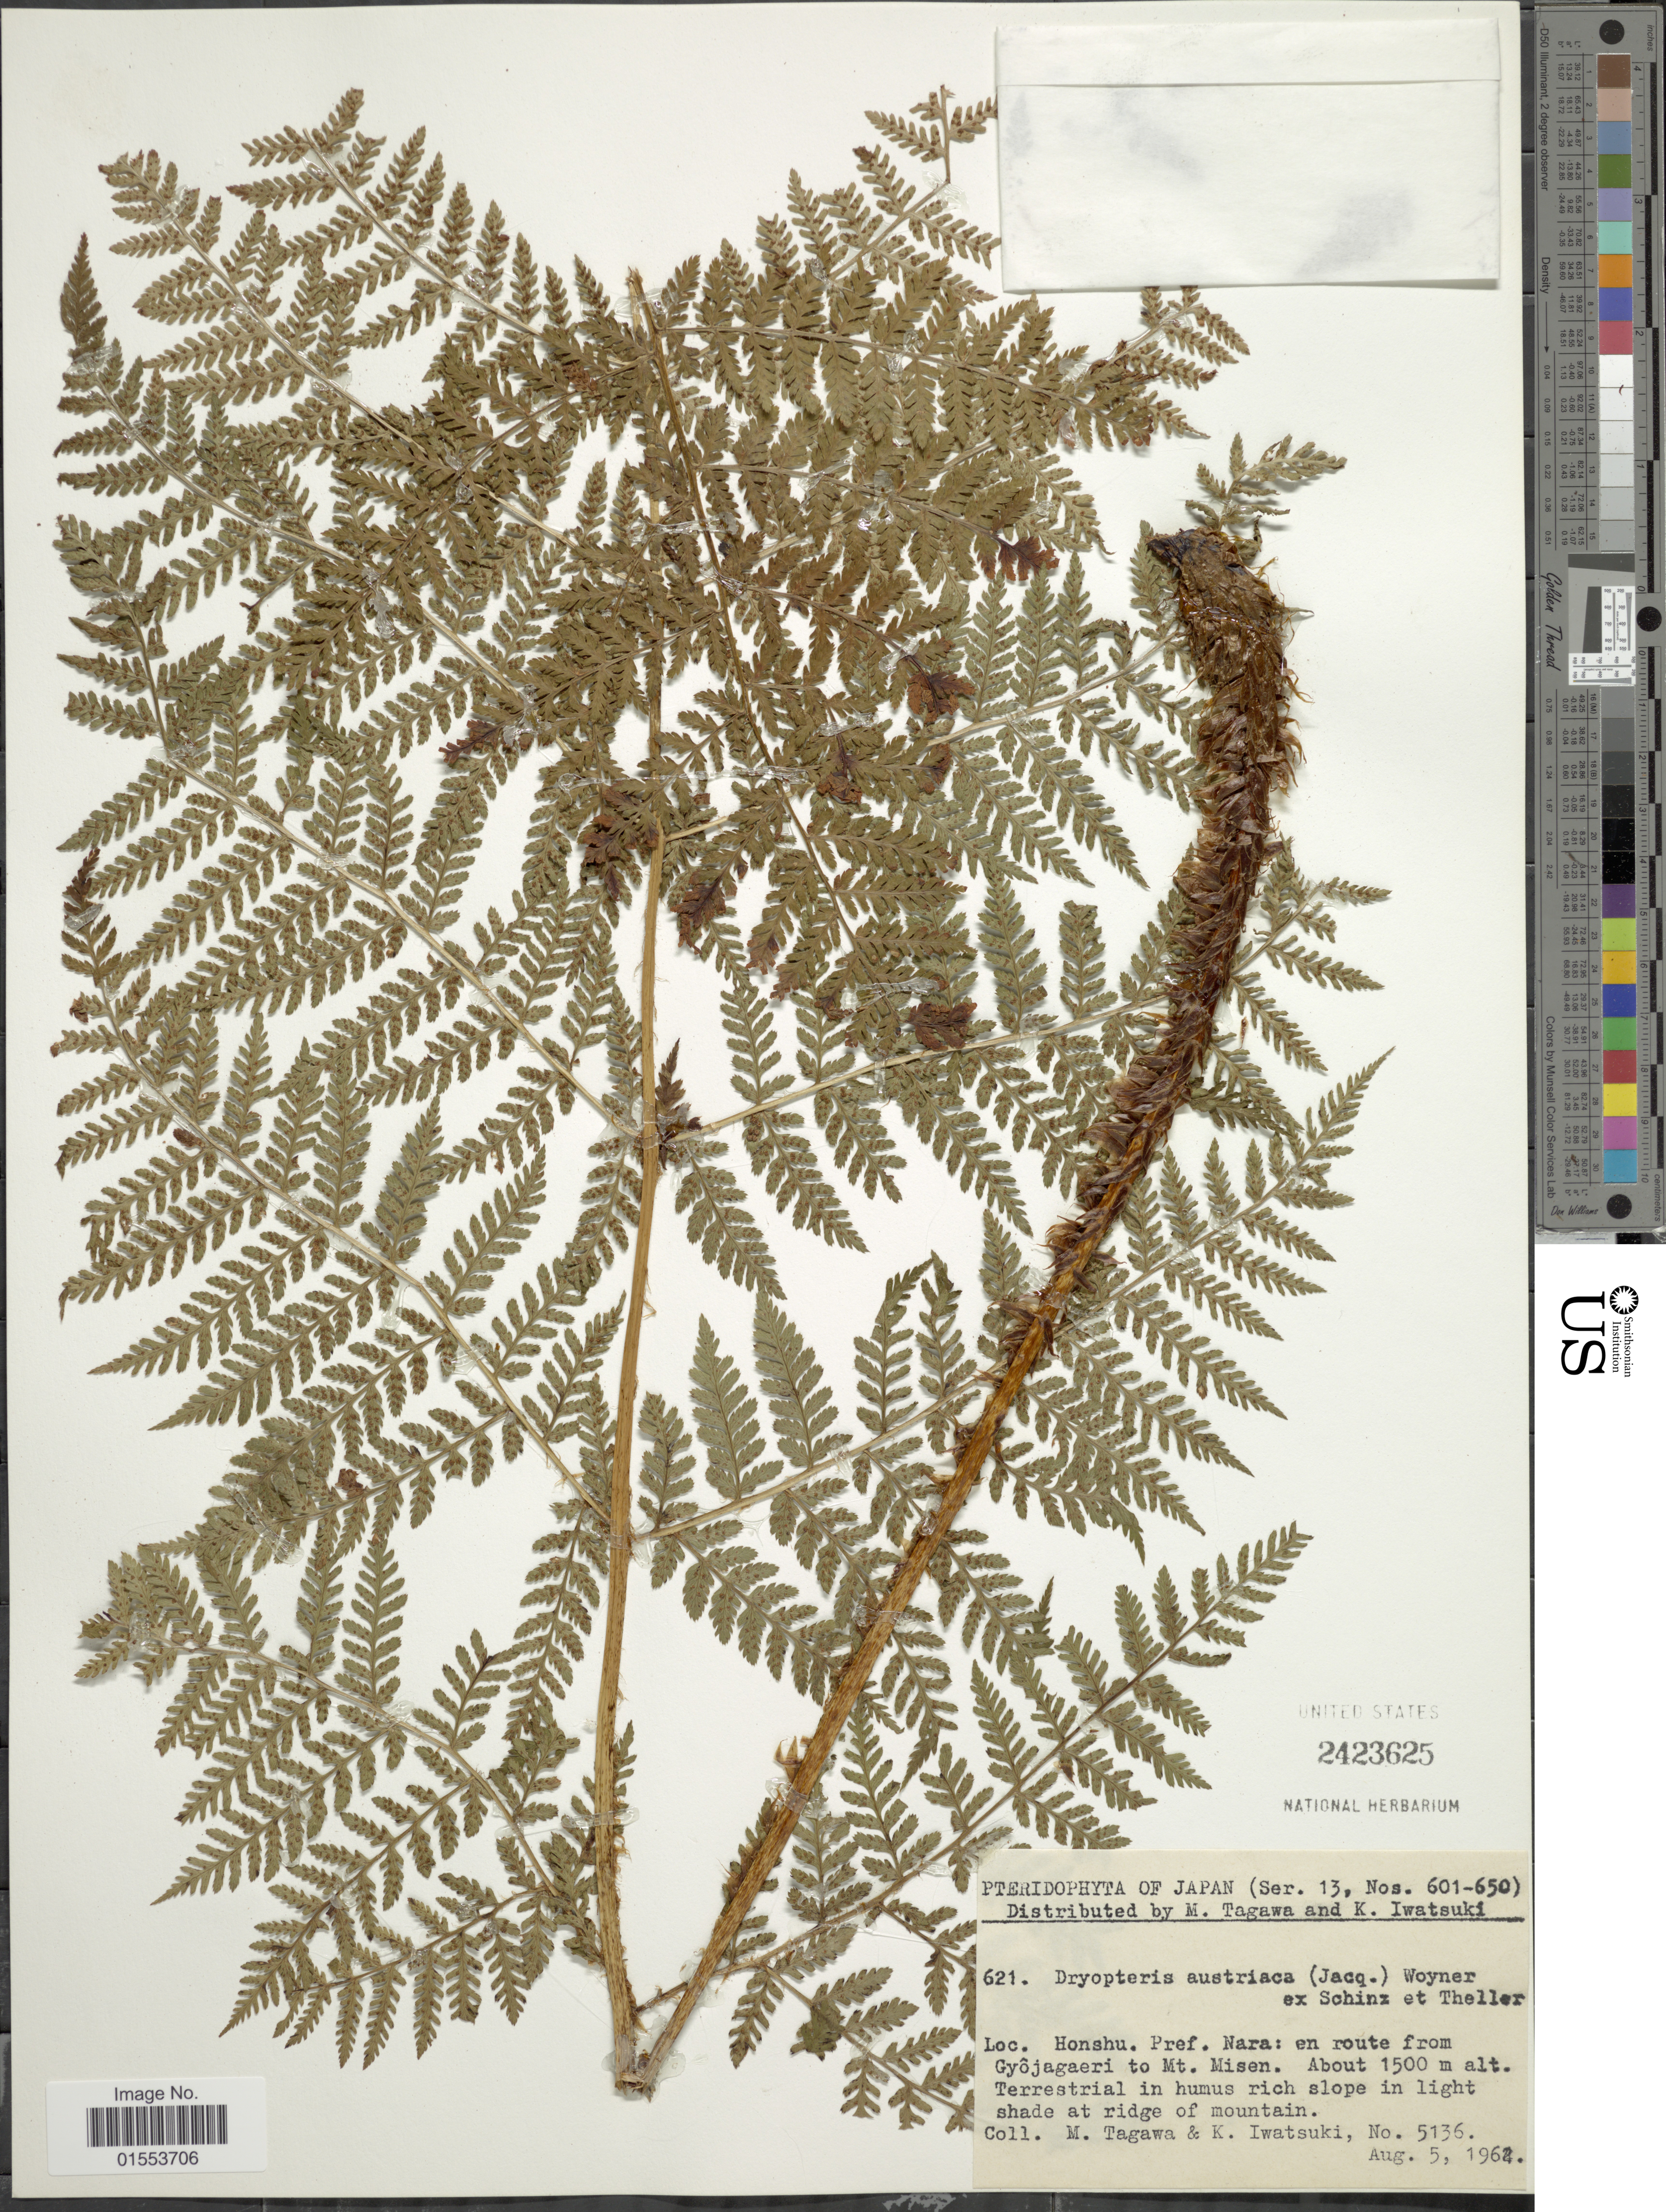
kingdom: Plantae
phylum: Tracheophyta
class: Polypodiopsida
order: Polypodiales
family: Dryopteridaceae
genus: Dryopteris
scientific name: Dryopteris austriaca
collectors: M. Tagawa & K. Iwatsuki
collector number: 5136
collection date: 1962-08-05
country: Japan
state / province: Nara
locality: Japan, Honshu: Pref. Nara: en route from Gyojogaeri to Mt. Misen.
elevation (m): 1500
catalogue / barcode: US 2423625